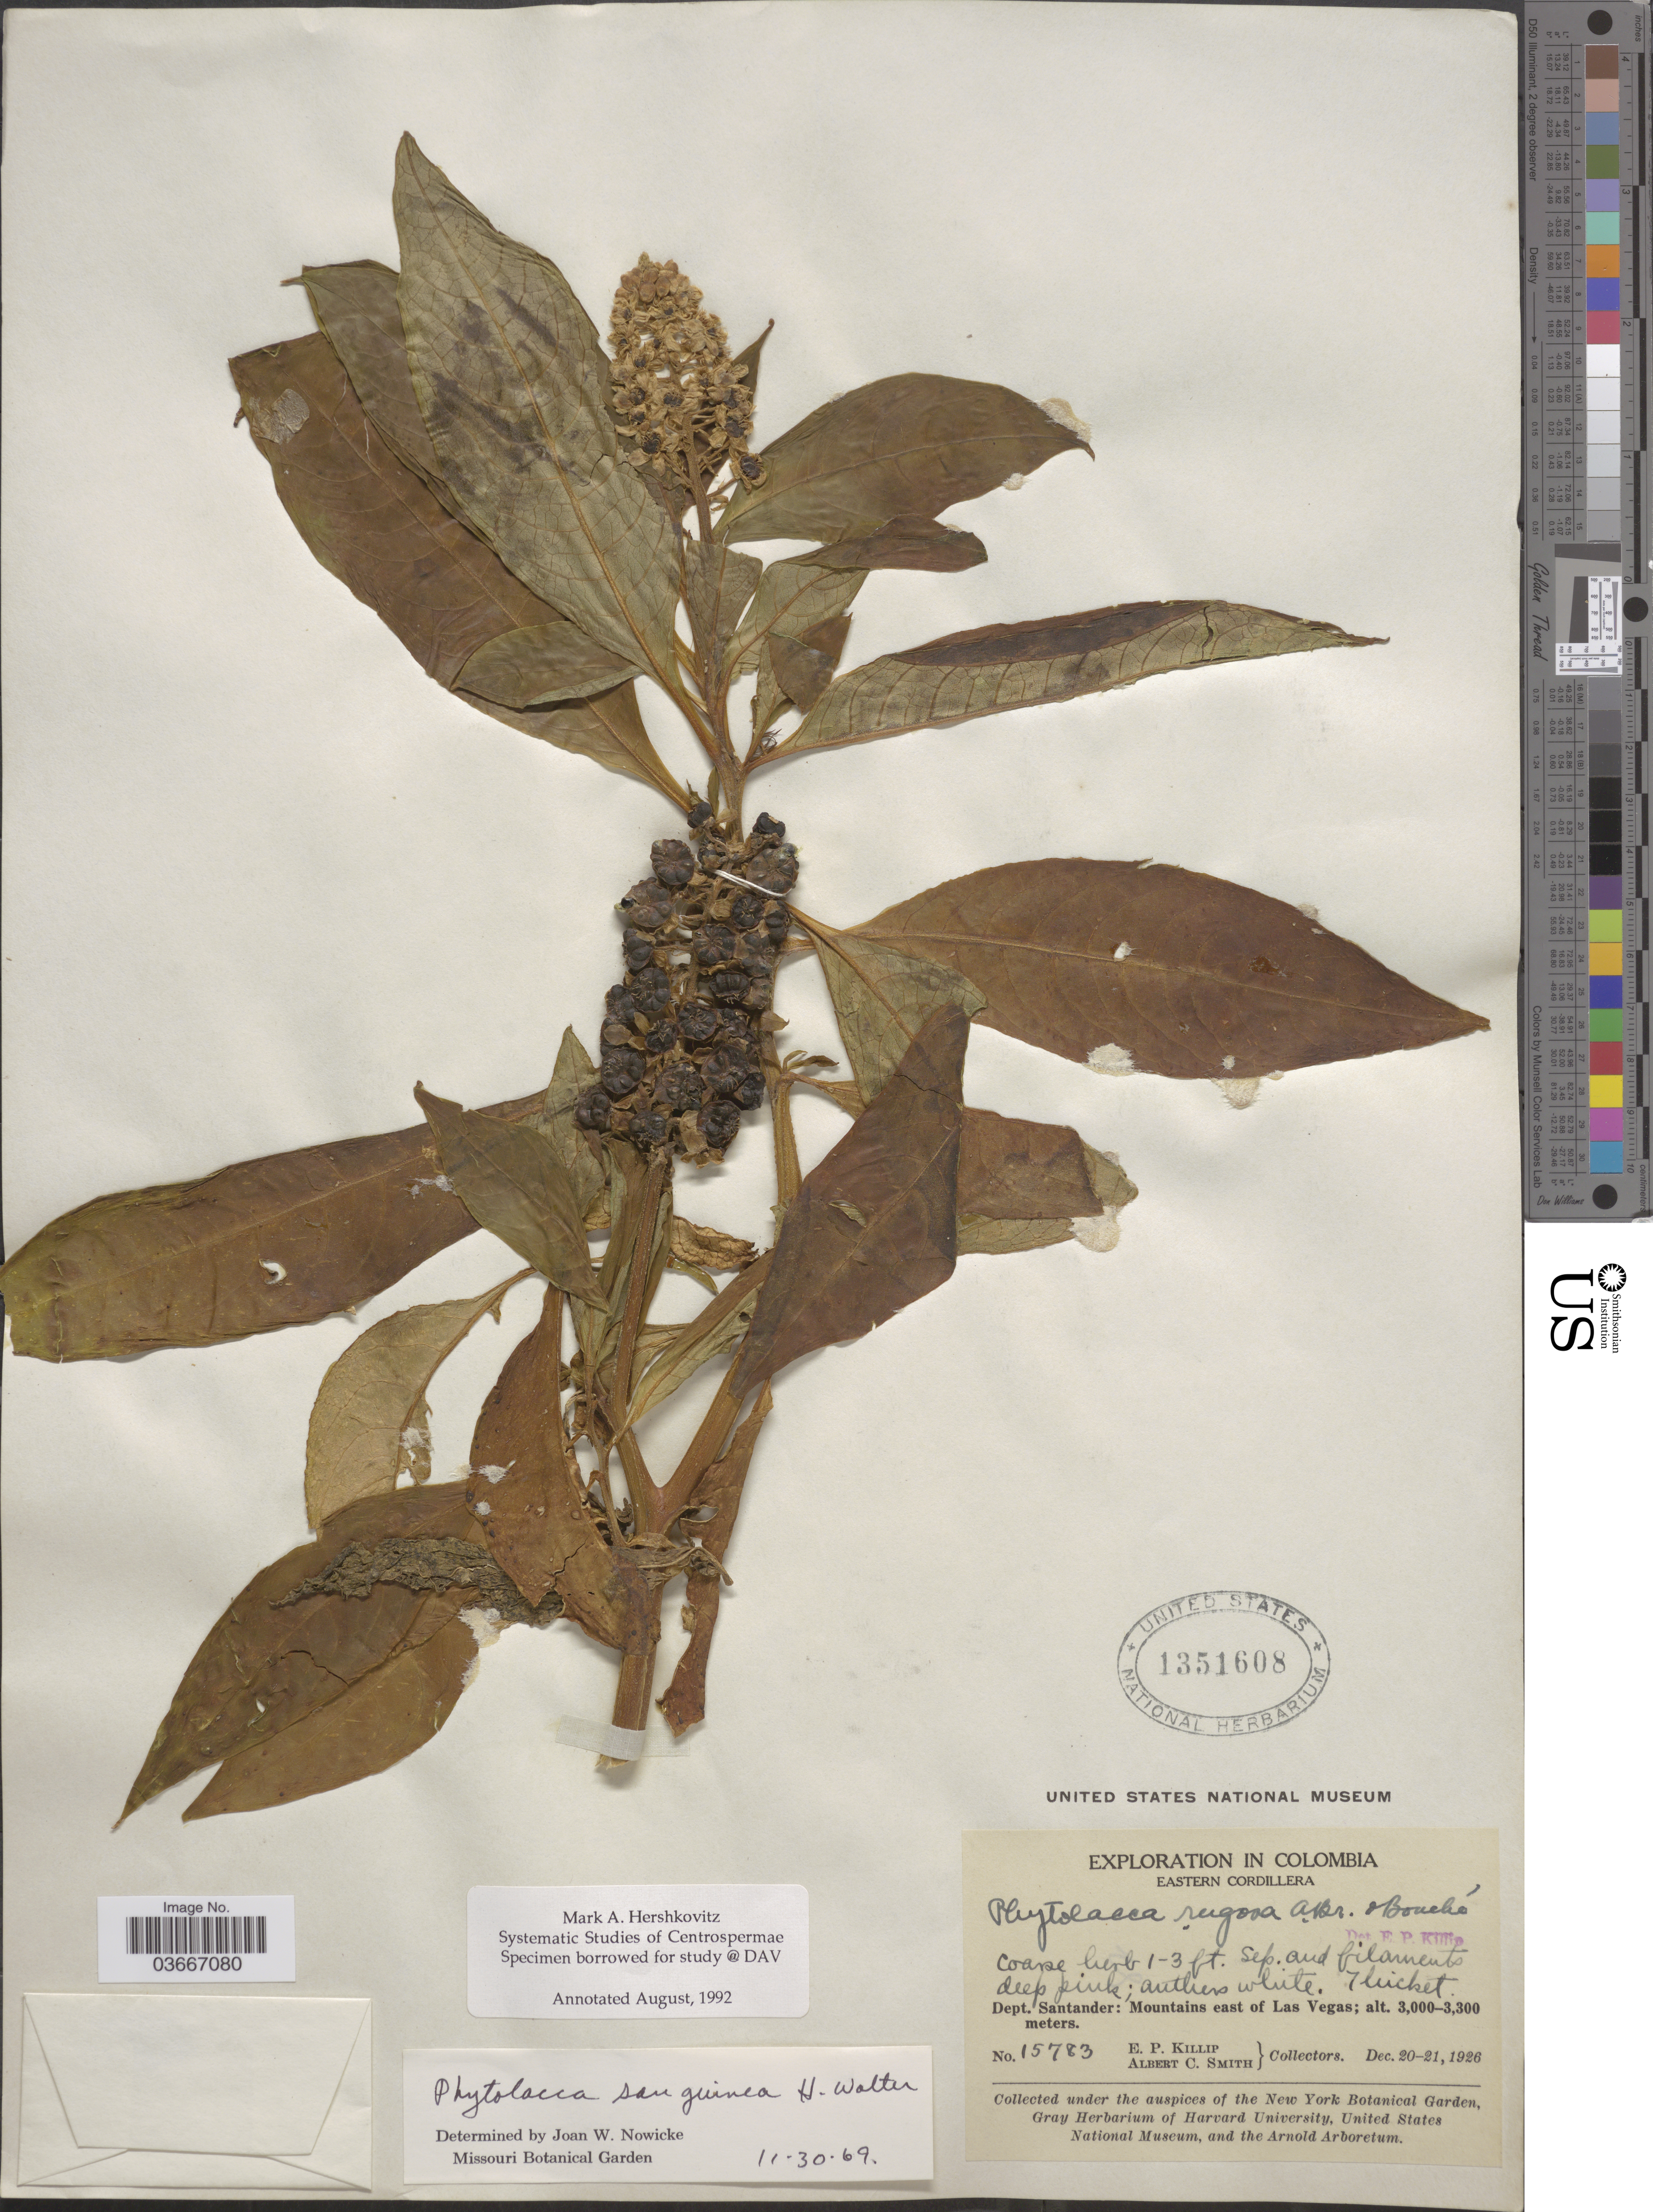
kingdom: Plantae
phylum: Tracheophyta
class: Magnoliopsida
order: Caryophyllales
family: Phytolaccaceae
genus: Phytolacca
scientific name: Phytolacca sanguinea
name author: H. Walter in Engl.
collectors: E. P. Killip & A. C. Smith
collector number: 15783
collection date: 1926-12-20/1926-12-21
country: Colombia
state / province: Santander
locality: Eastern Cordillera. Dept. Santander: Mountains east of Las Vegas.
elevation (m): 3000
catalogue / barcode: US 1351608